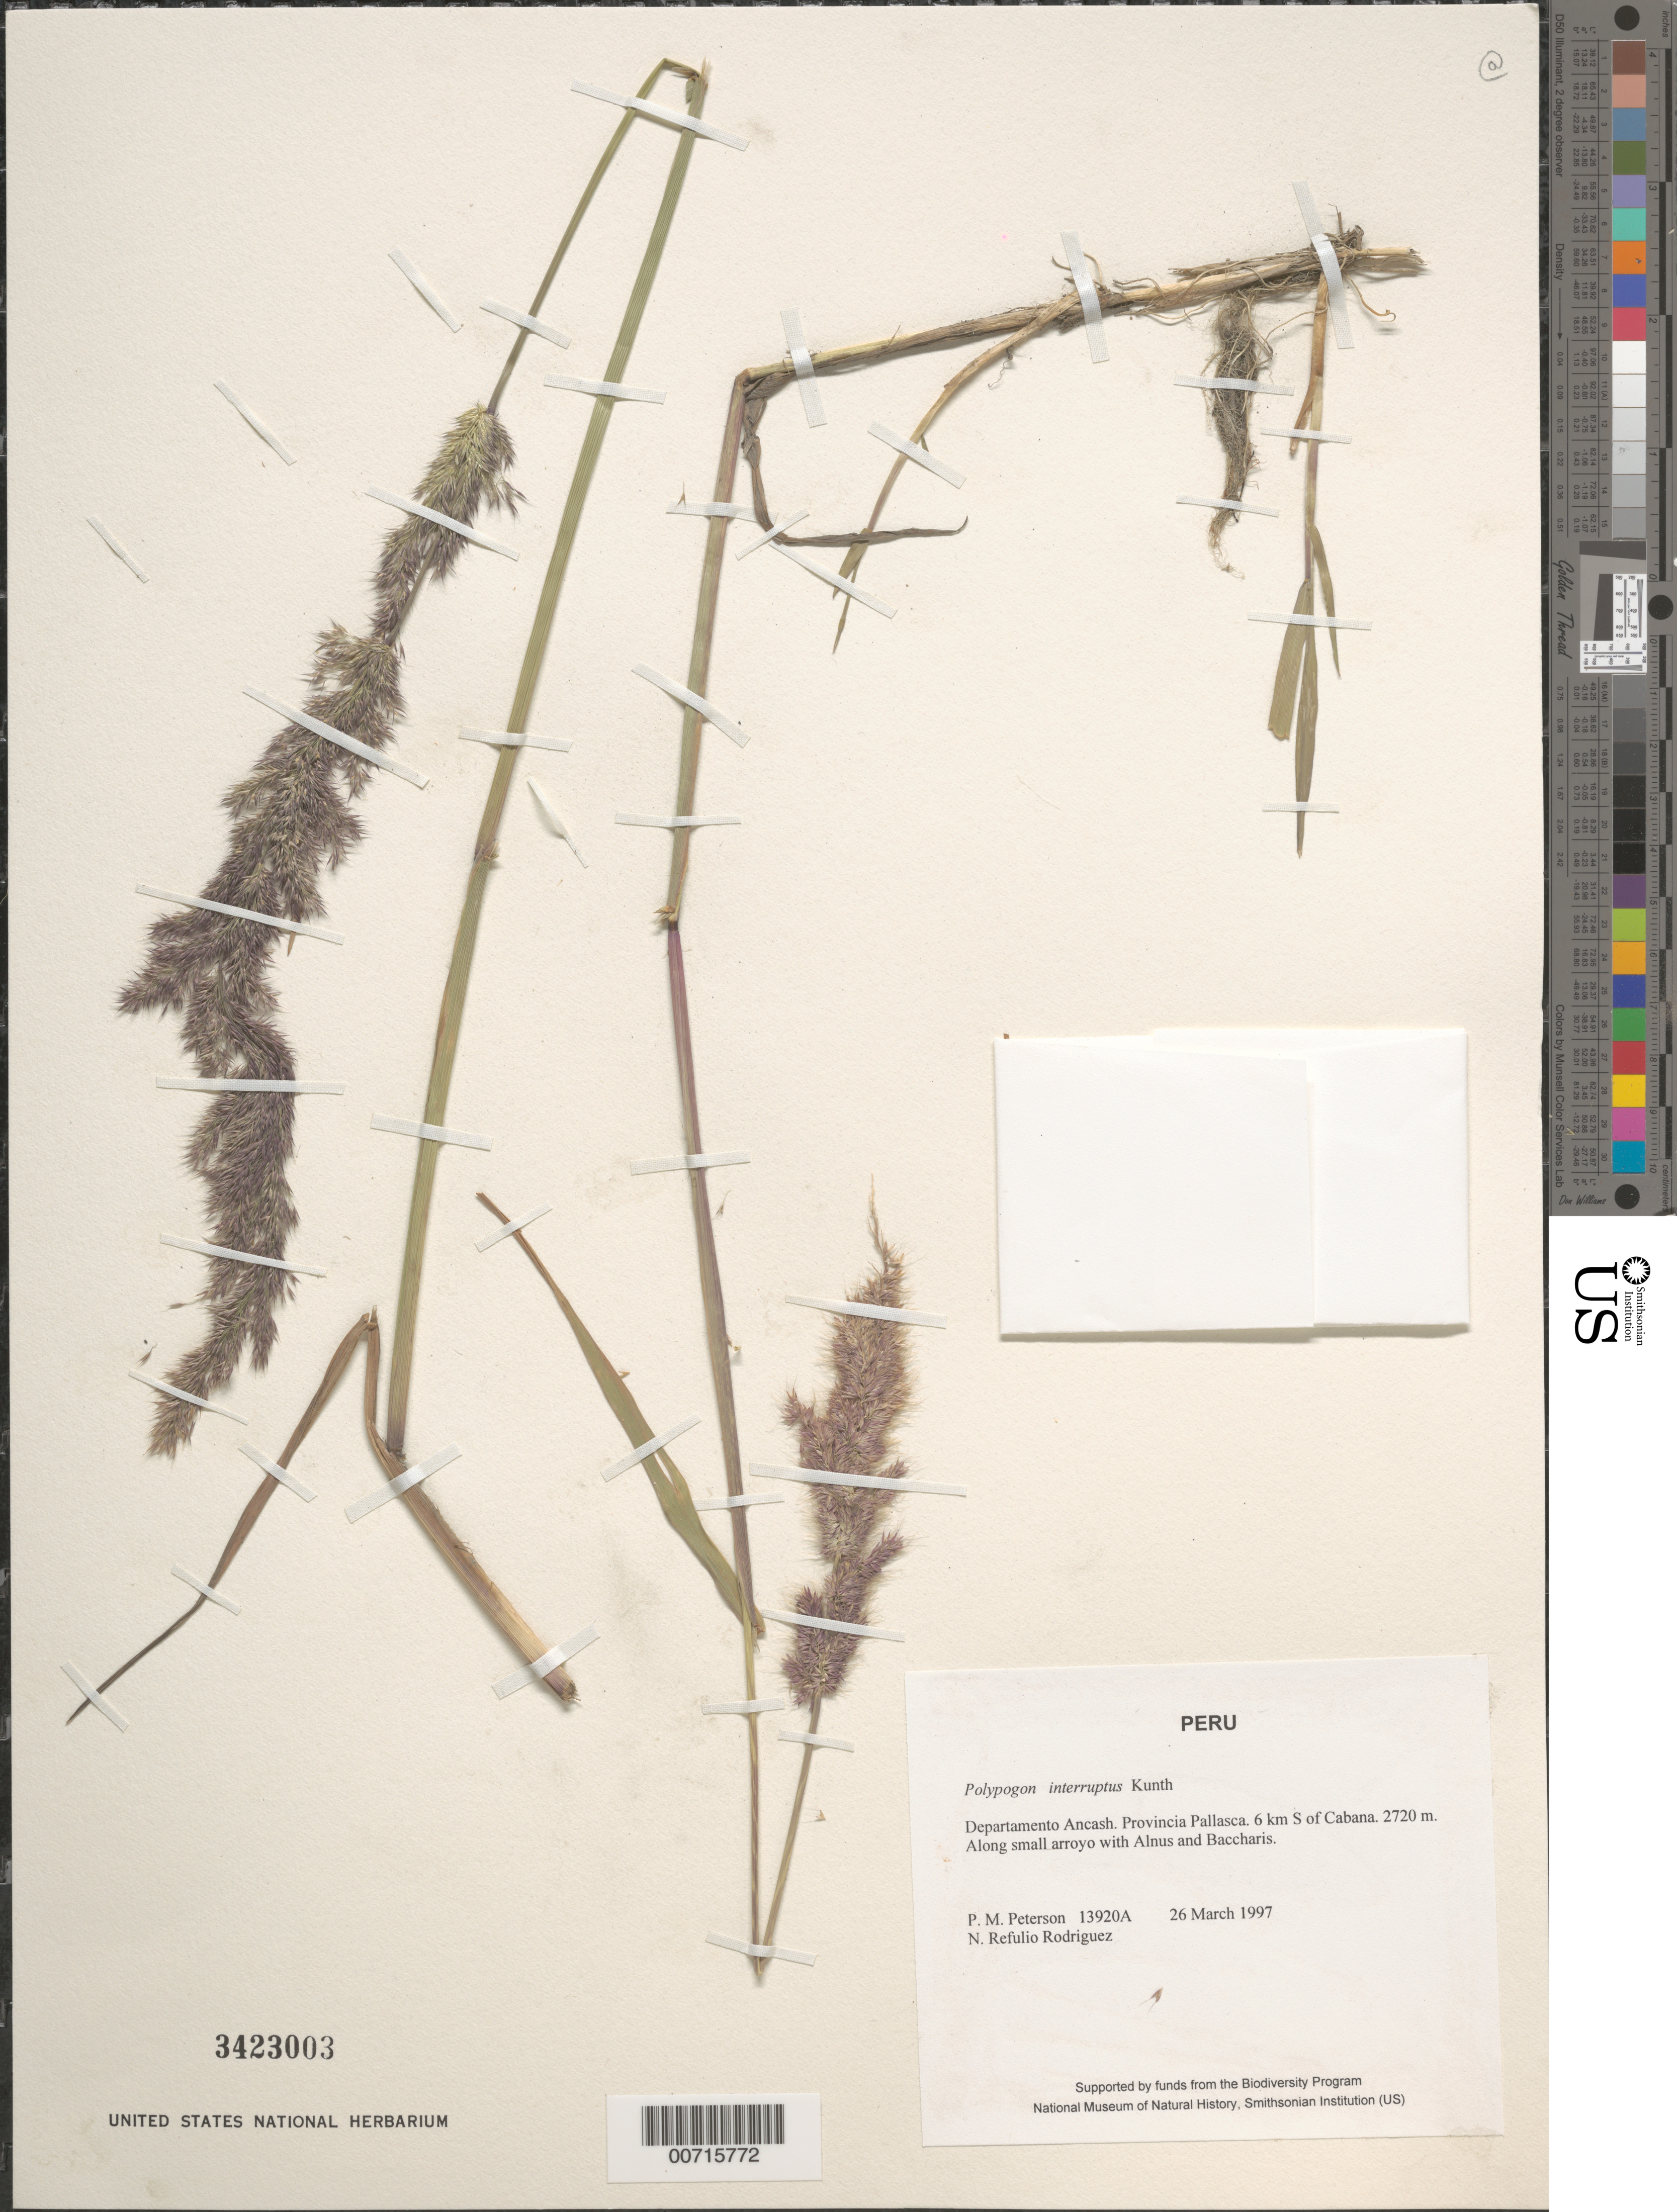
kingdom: Plantae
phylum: Tracheophyta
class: Liliopsida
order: Poales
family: Poaceae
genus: Polypogon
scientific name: Polypogon interruptus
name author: Kunth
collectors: P. M. Peterson & N. Refulio-Rodríguez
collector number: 13920A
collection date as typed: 26 Mar 1997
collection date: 1997-03-26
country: Peru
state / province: Ancash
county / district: Pallasca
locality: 6 km S of Cabana.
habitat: Along small arroyo with Alnus and Baccharis.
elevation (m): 2720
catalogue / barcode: US 3423003